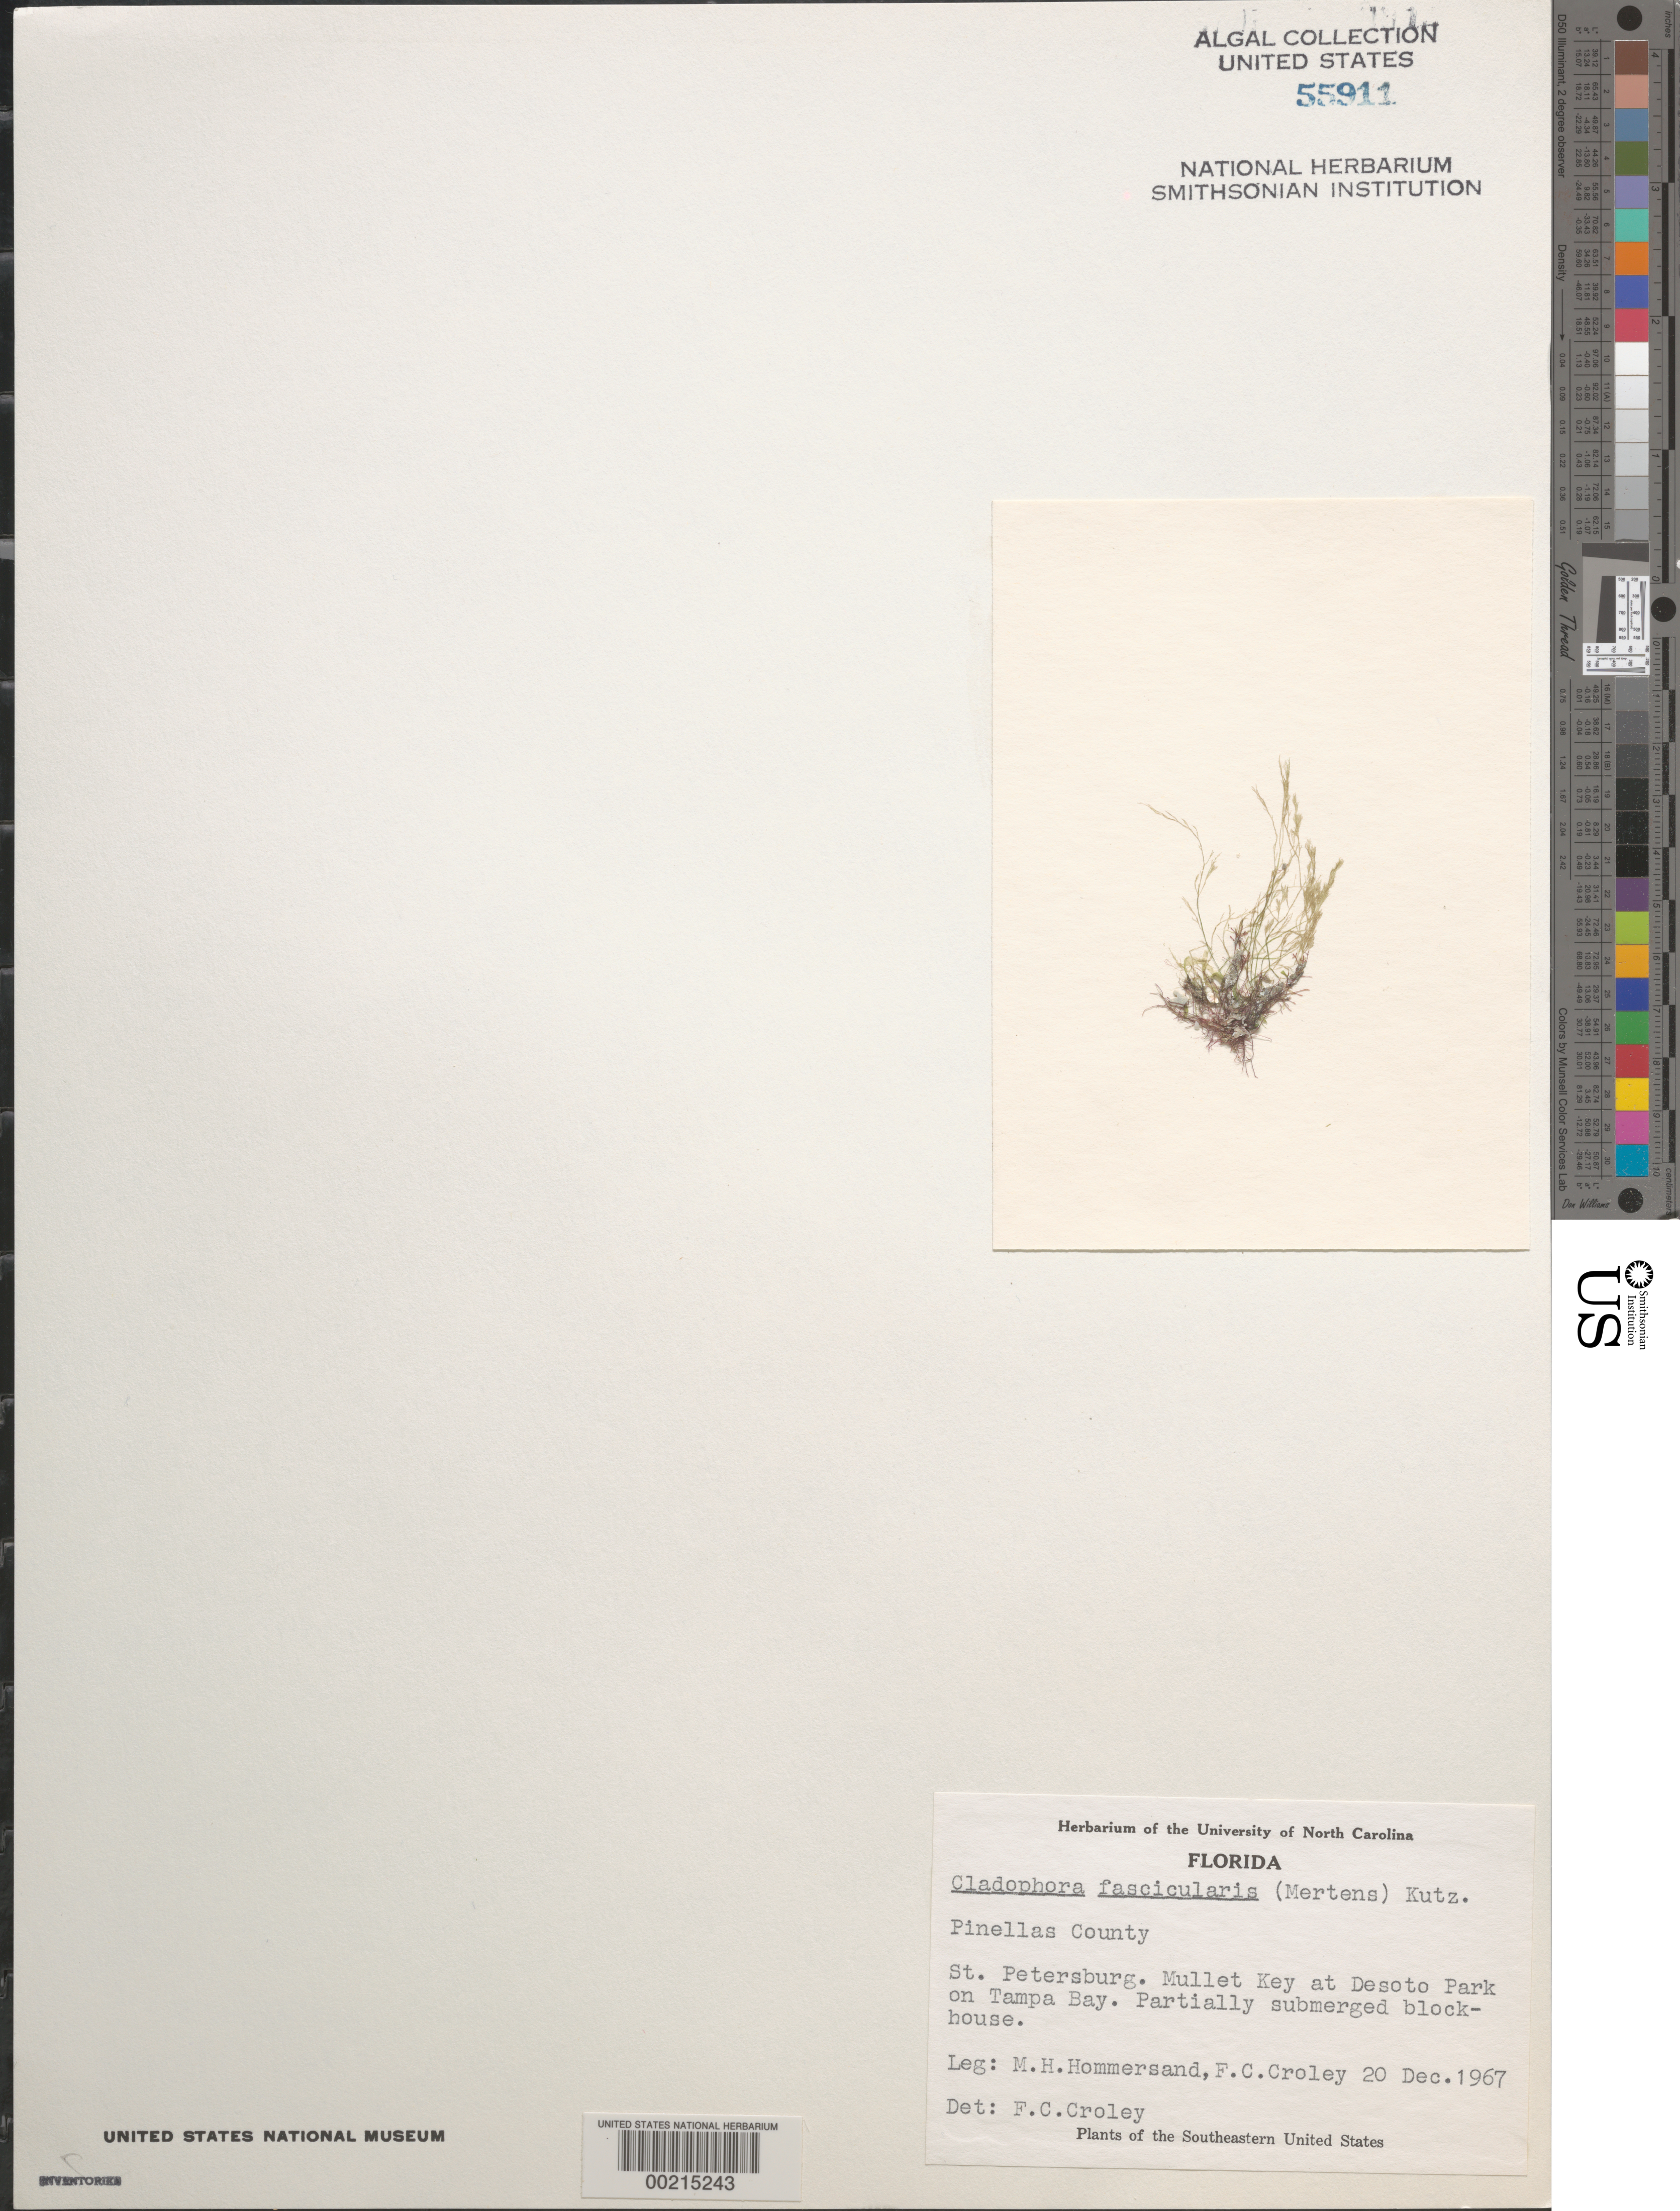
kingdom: Plantae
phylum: Chlorophyta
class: Ulvophyceae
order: Bryopsidales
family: Caulerpaceae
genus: Caulerpa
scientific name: Caulerpa chemnitzia var. vanbossae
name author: (Setch. & N.L. Gardner) Fern.-Garcia & Riosm.-Rod.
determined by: Algae name updating Project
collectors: M. H. Hommersand & F. C. Croley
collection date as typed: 20 Dec 1967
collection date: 1967-12-20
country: United States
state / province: Florida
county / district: Pinellas County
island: Mullet Key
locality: Tampa Bay, St. Petersburg, DeSoto Park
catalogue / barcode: US 55911